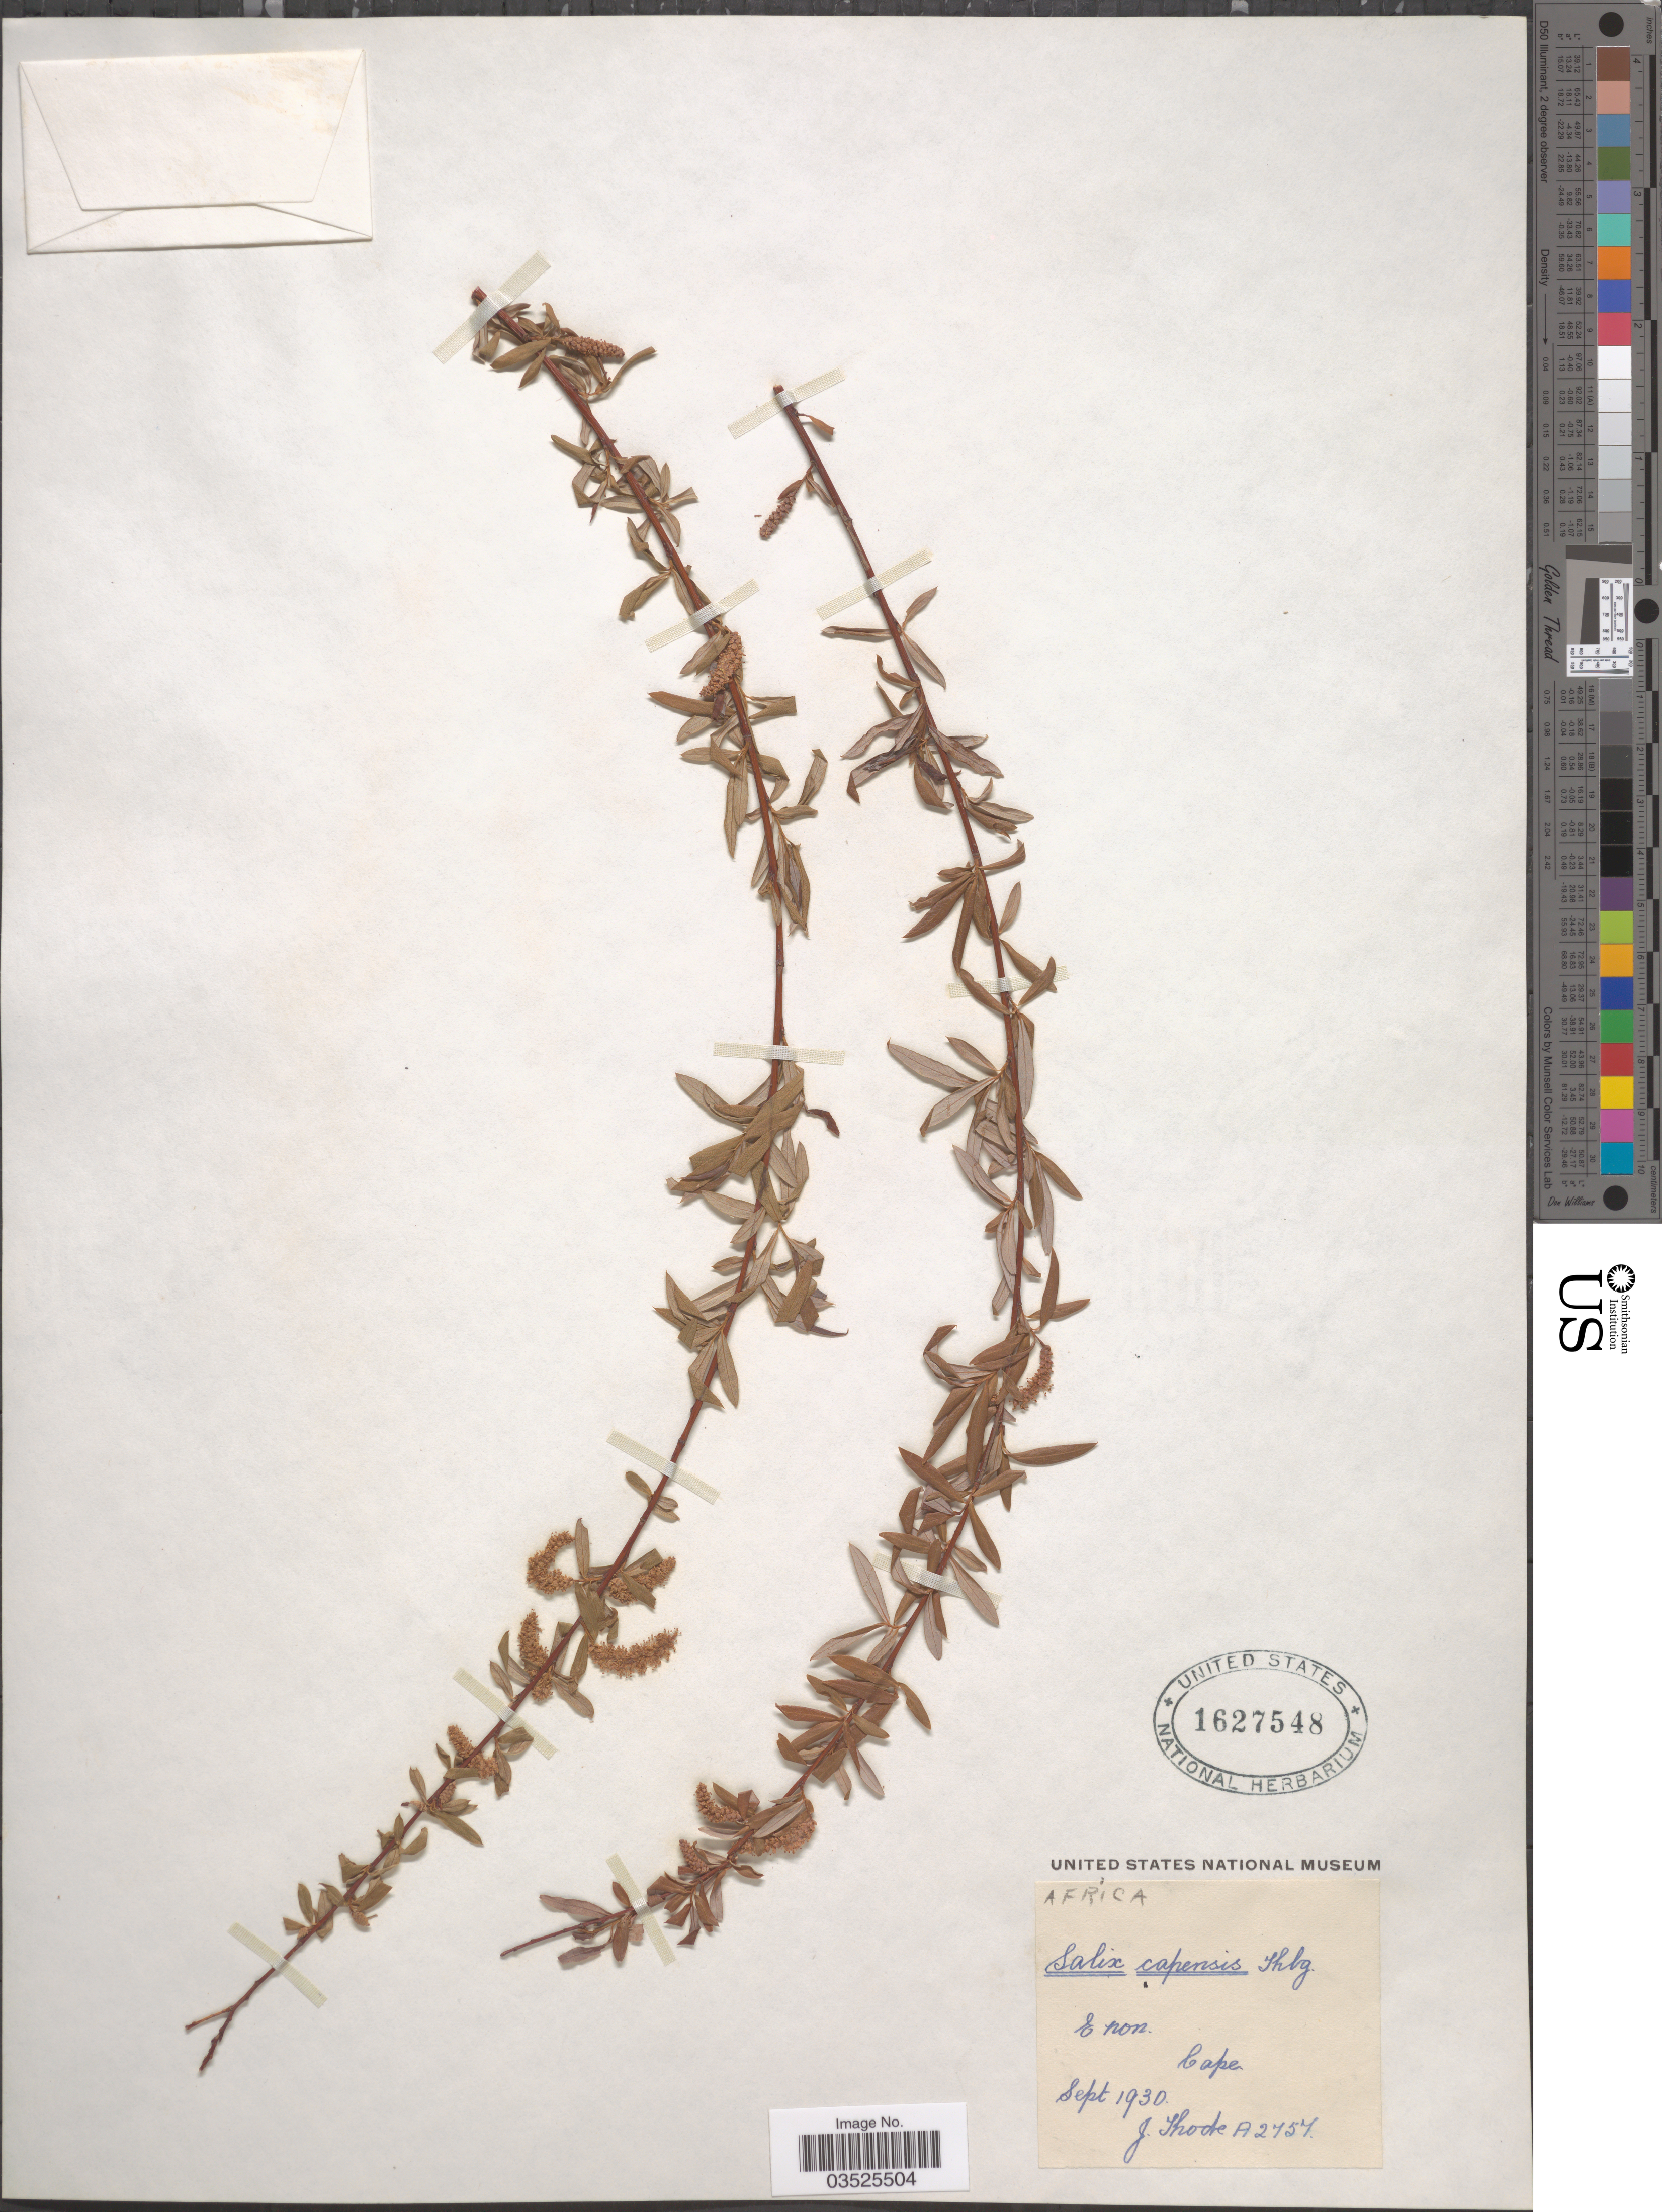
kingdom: Plantae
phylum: Tracheophyta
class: Magnoliopsida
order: Malpighiales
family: Salicaceae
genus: Salix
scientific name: Salix capensis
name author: Thunb.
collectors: J. Thode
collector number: A2757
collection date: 1930-09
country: South Africa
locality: Africa. Enon. Cape.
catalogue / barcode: US 1627548